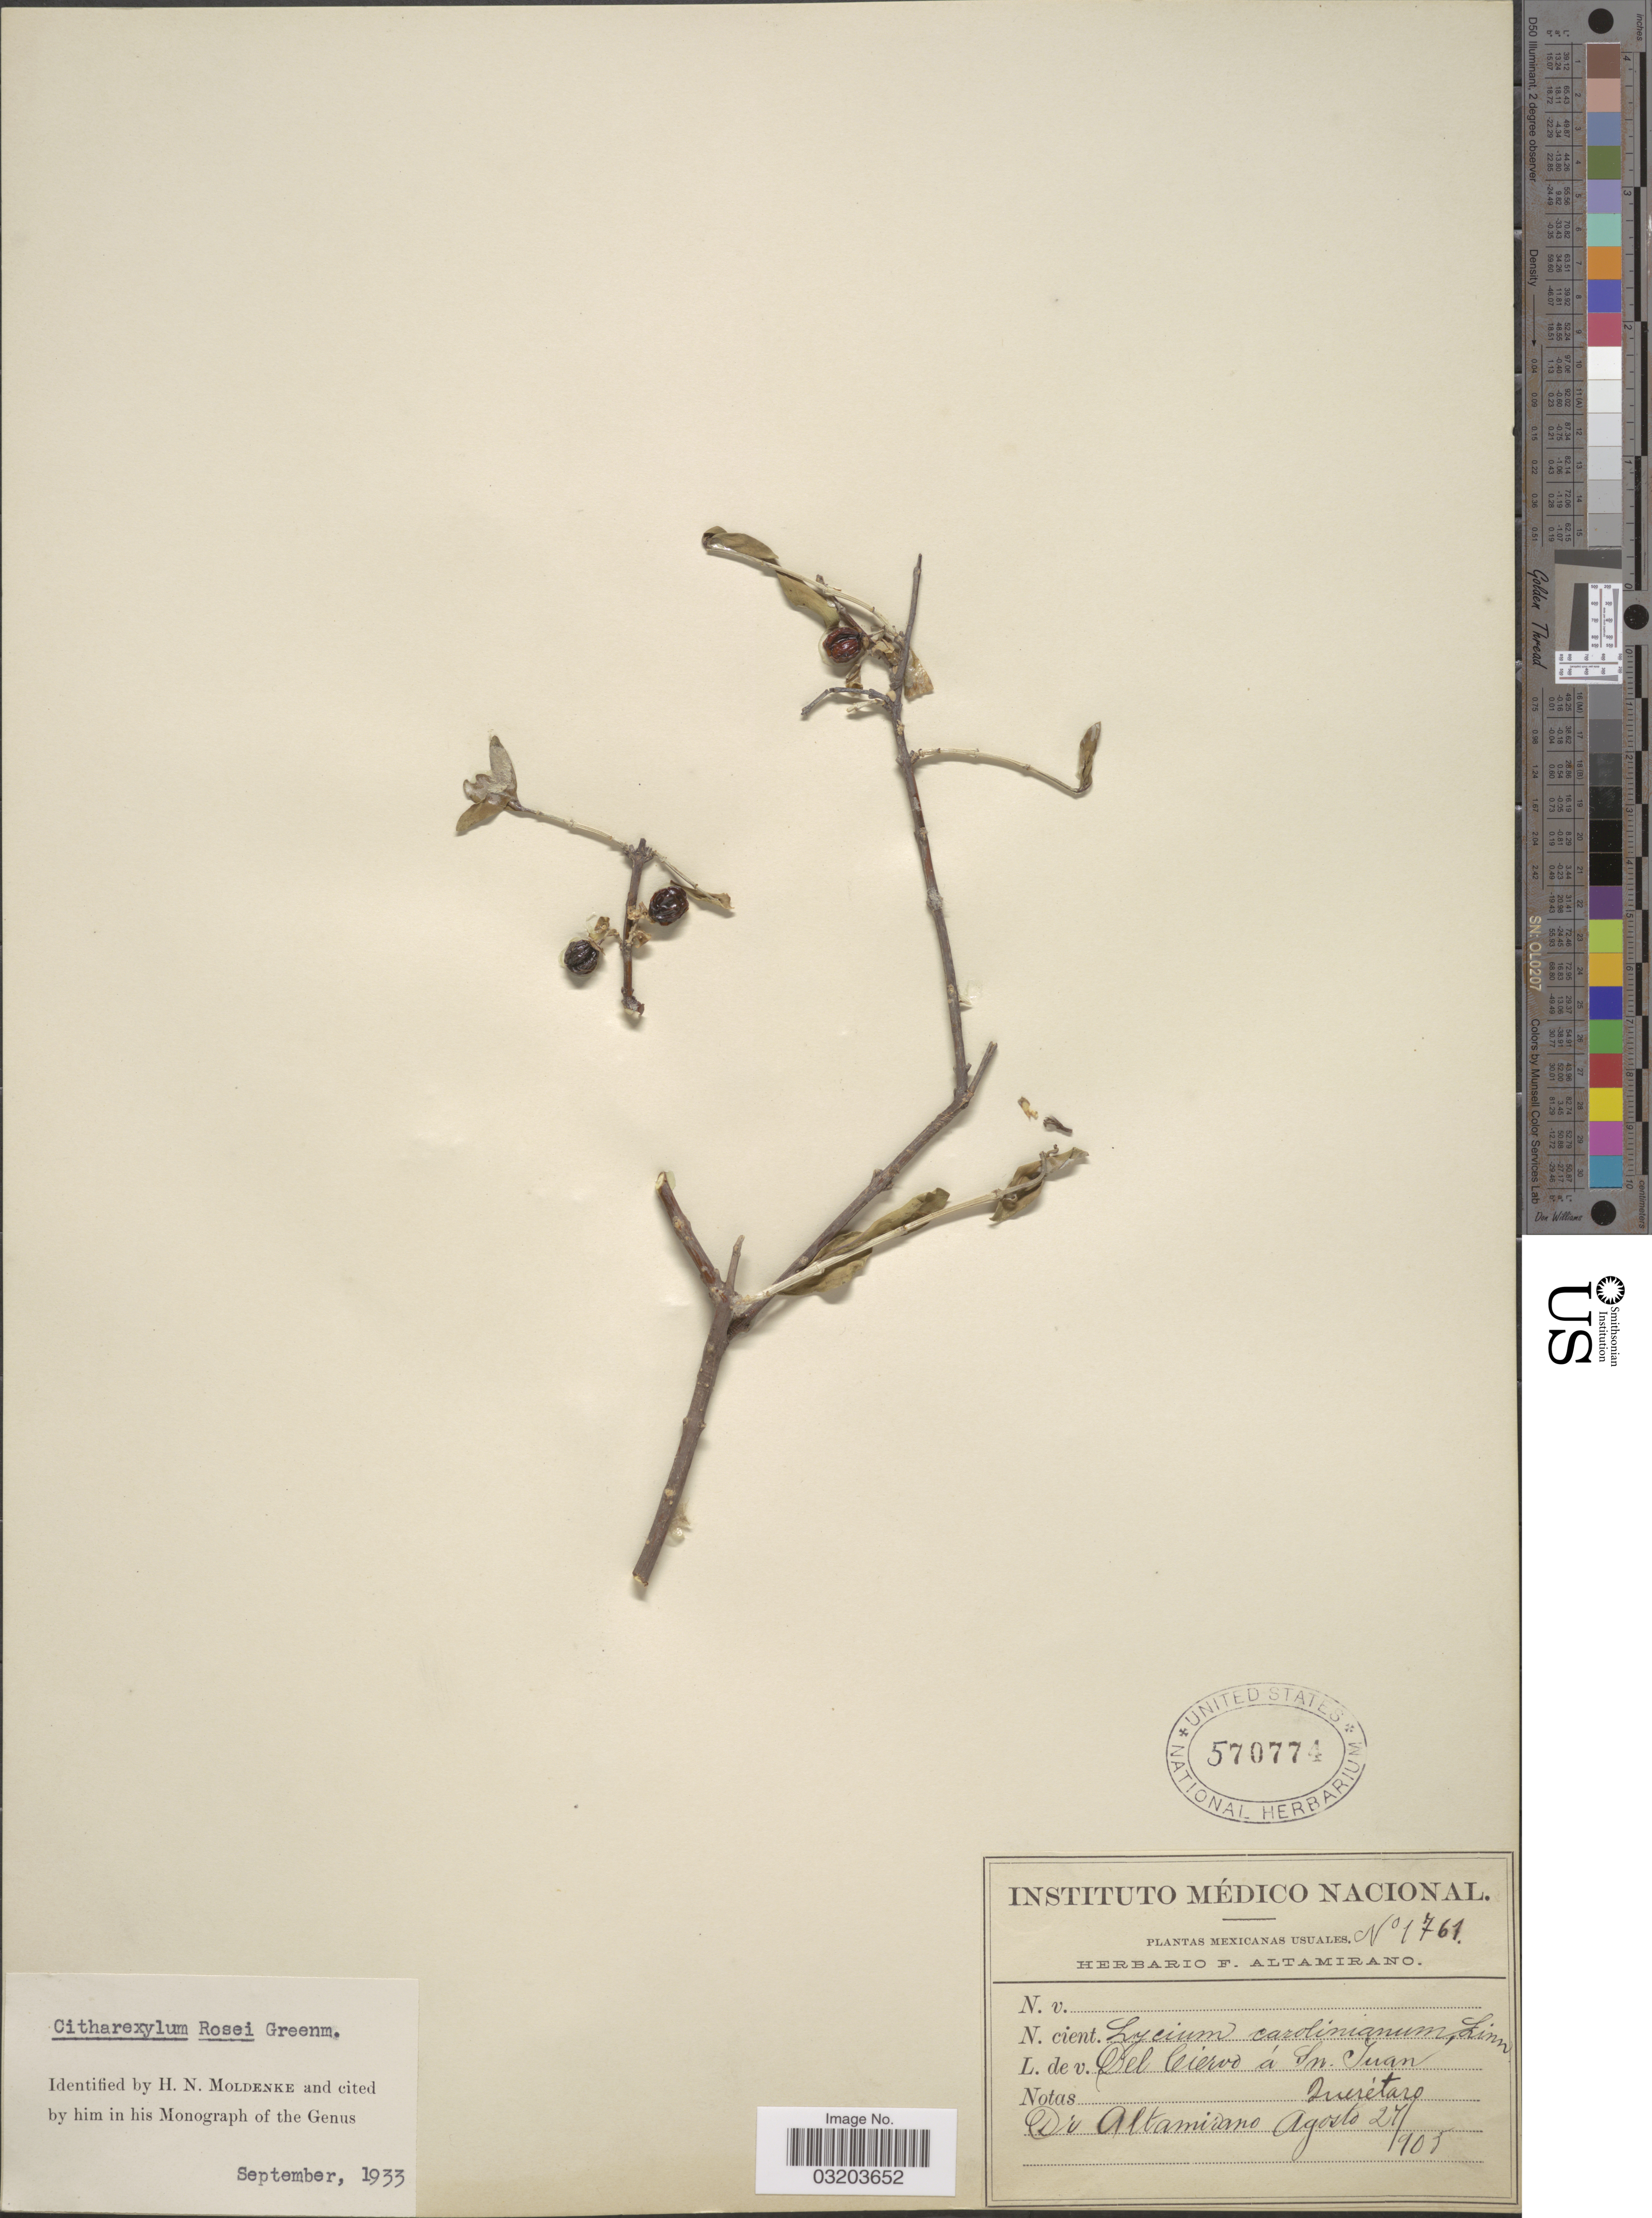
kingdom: Plantae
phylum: Tracheophyta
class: Magnoliopsida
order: Lamiales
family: Verbenaceae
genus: Citharexylum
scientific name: Citharexylum rosei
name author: Greenm.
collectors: F. Altamirano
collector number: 1761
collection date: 1905-08-27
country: Mexico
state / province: Querétaro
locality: Del Ciervo á Sn. Juan.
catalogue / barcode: US 570774